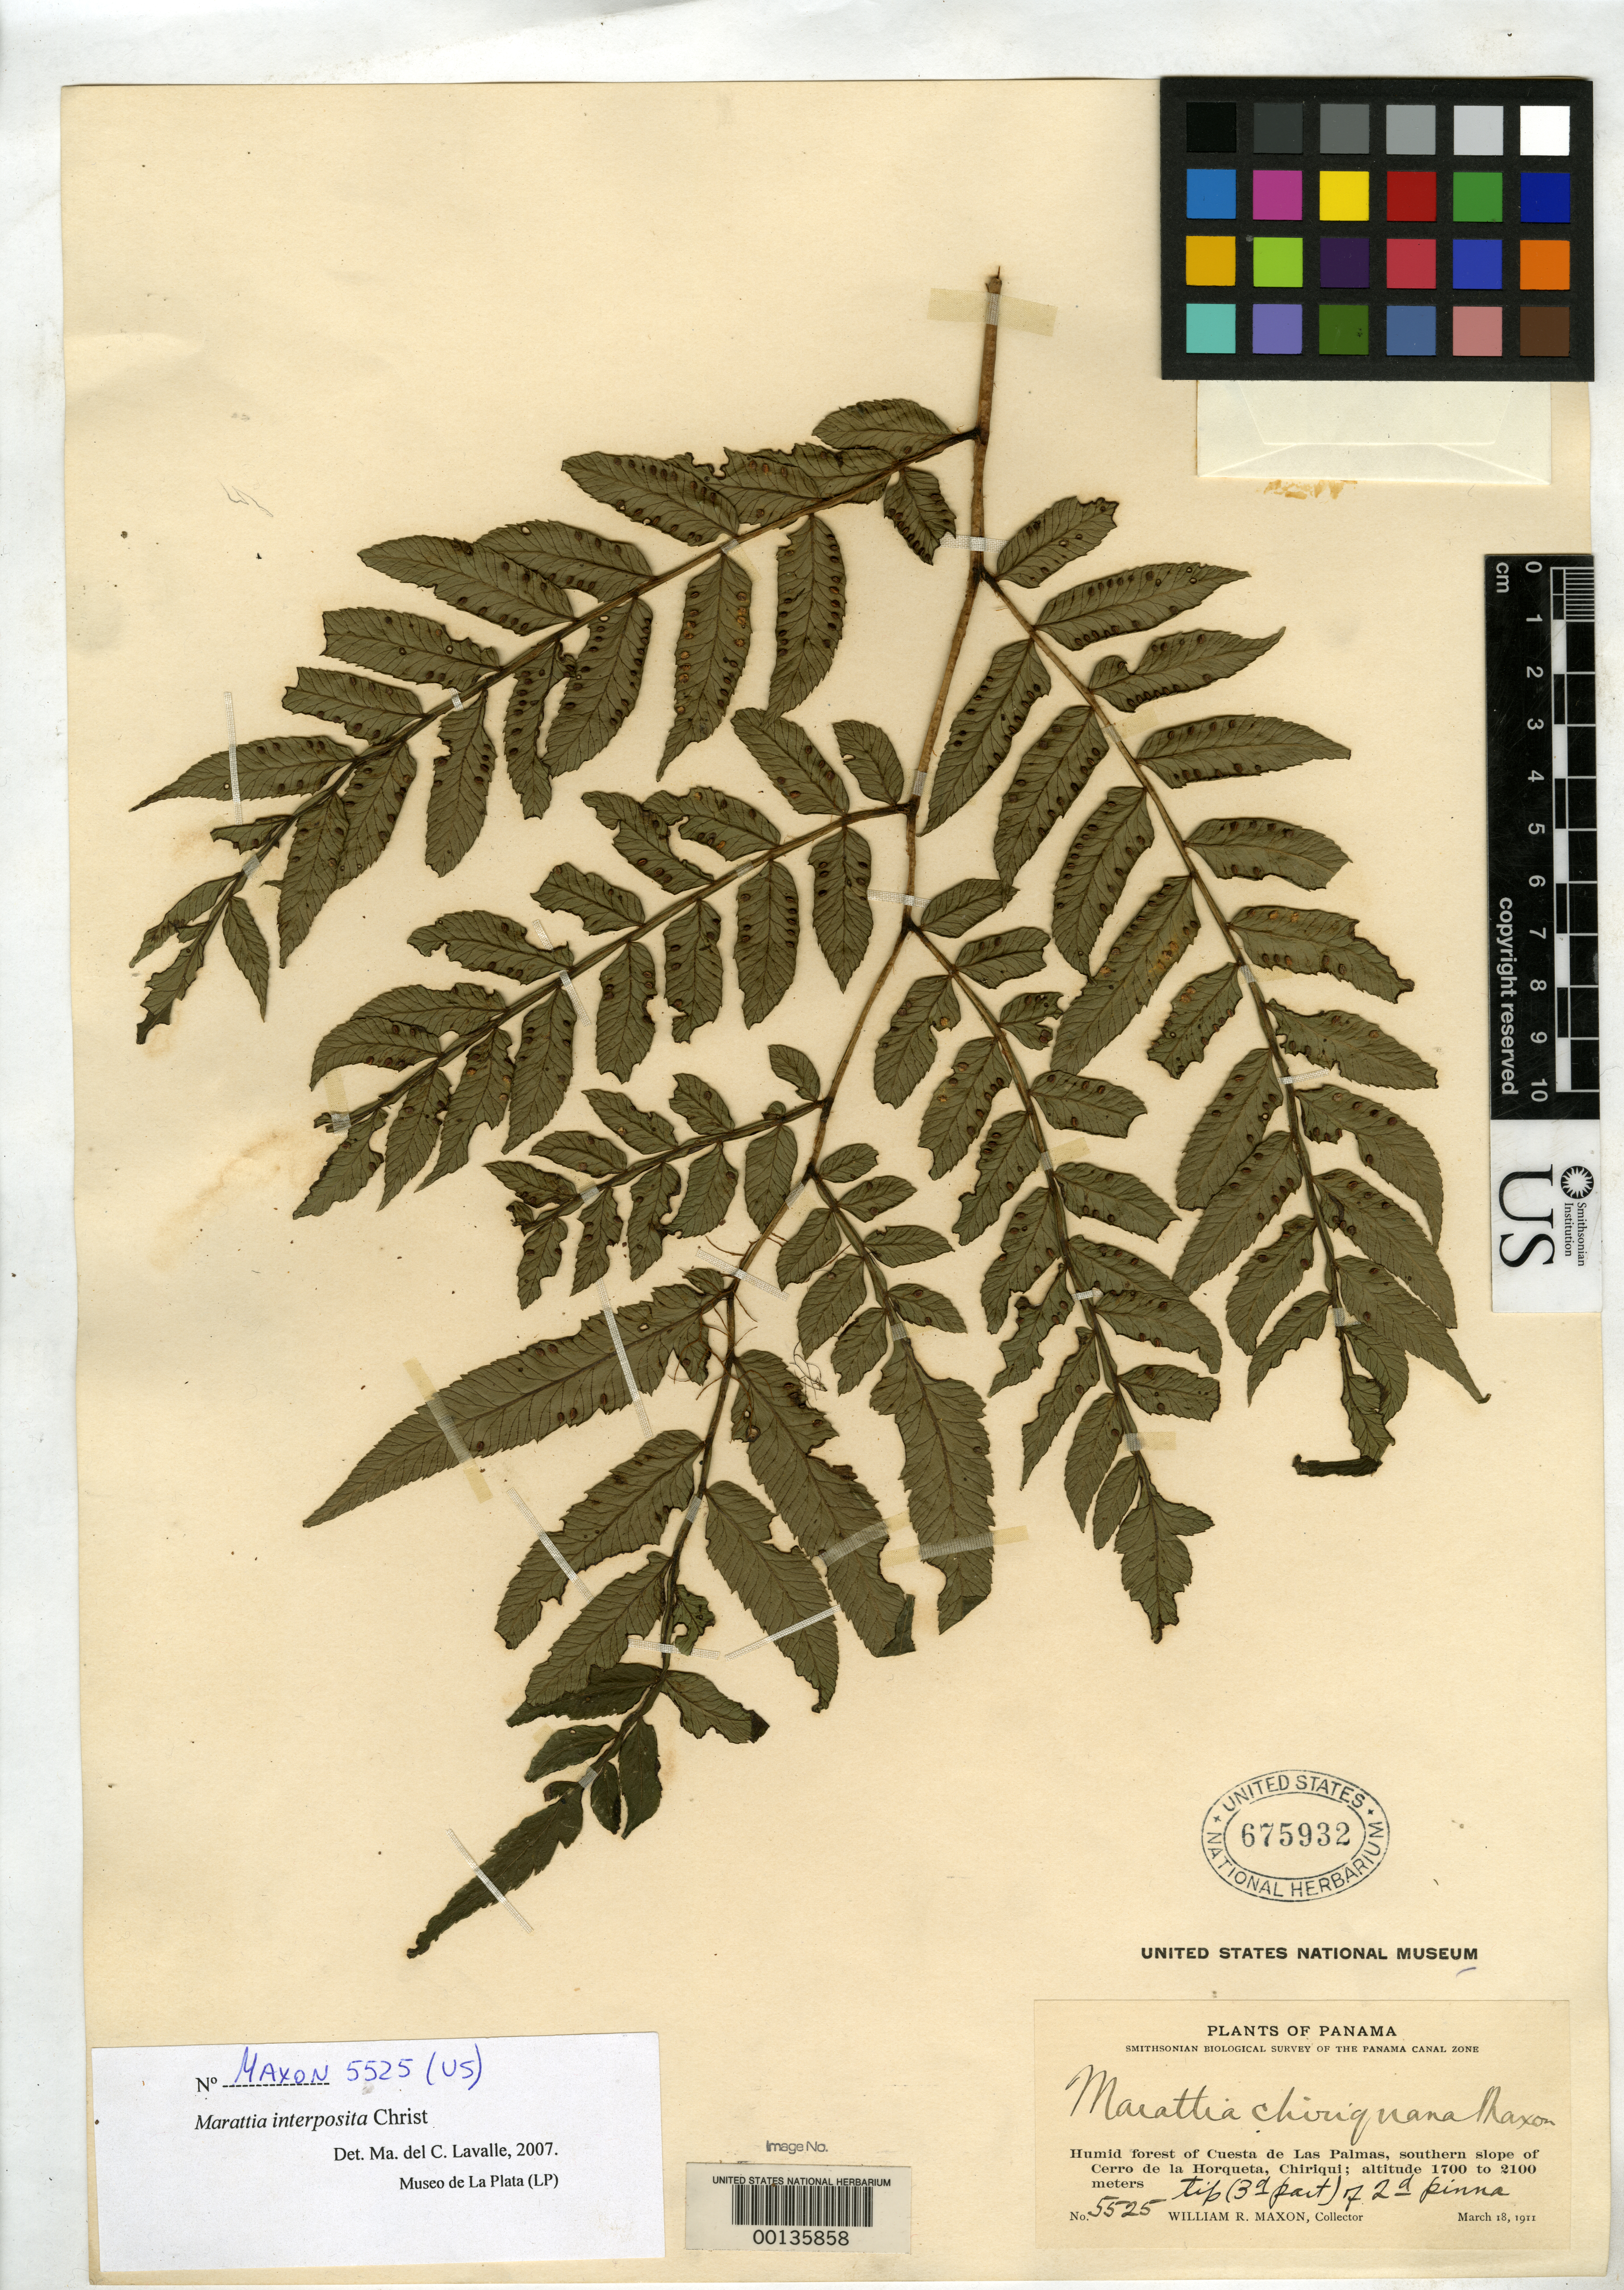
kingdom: Plantae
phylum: Tracheophyta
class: Polypodiopsida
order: Marattiales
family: Marattiaceae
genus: Marattia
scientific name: Marattia chiricana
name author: Maxon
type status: Holotype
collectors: W. R. Maxon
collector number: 5525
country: Panama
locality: NW of Boquete towards Parque Nacional Volcan Baru.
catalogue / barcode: US 675932